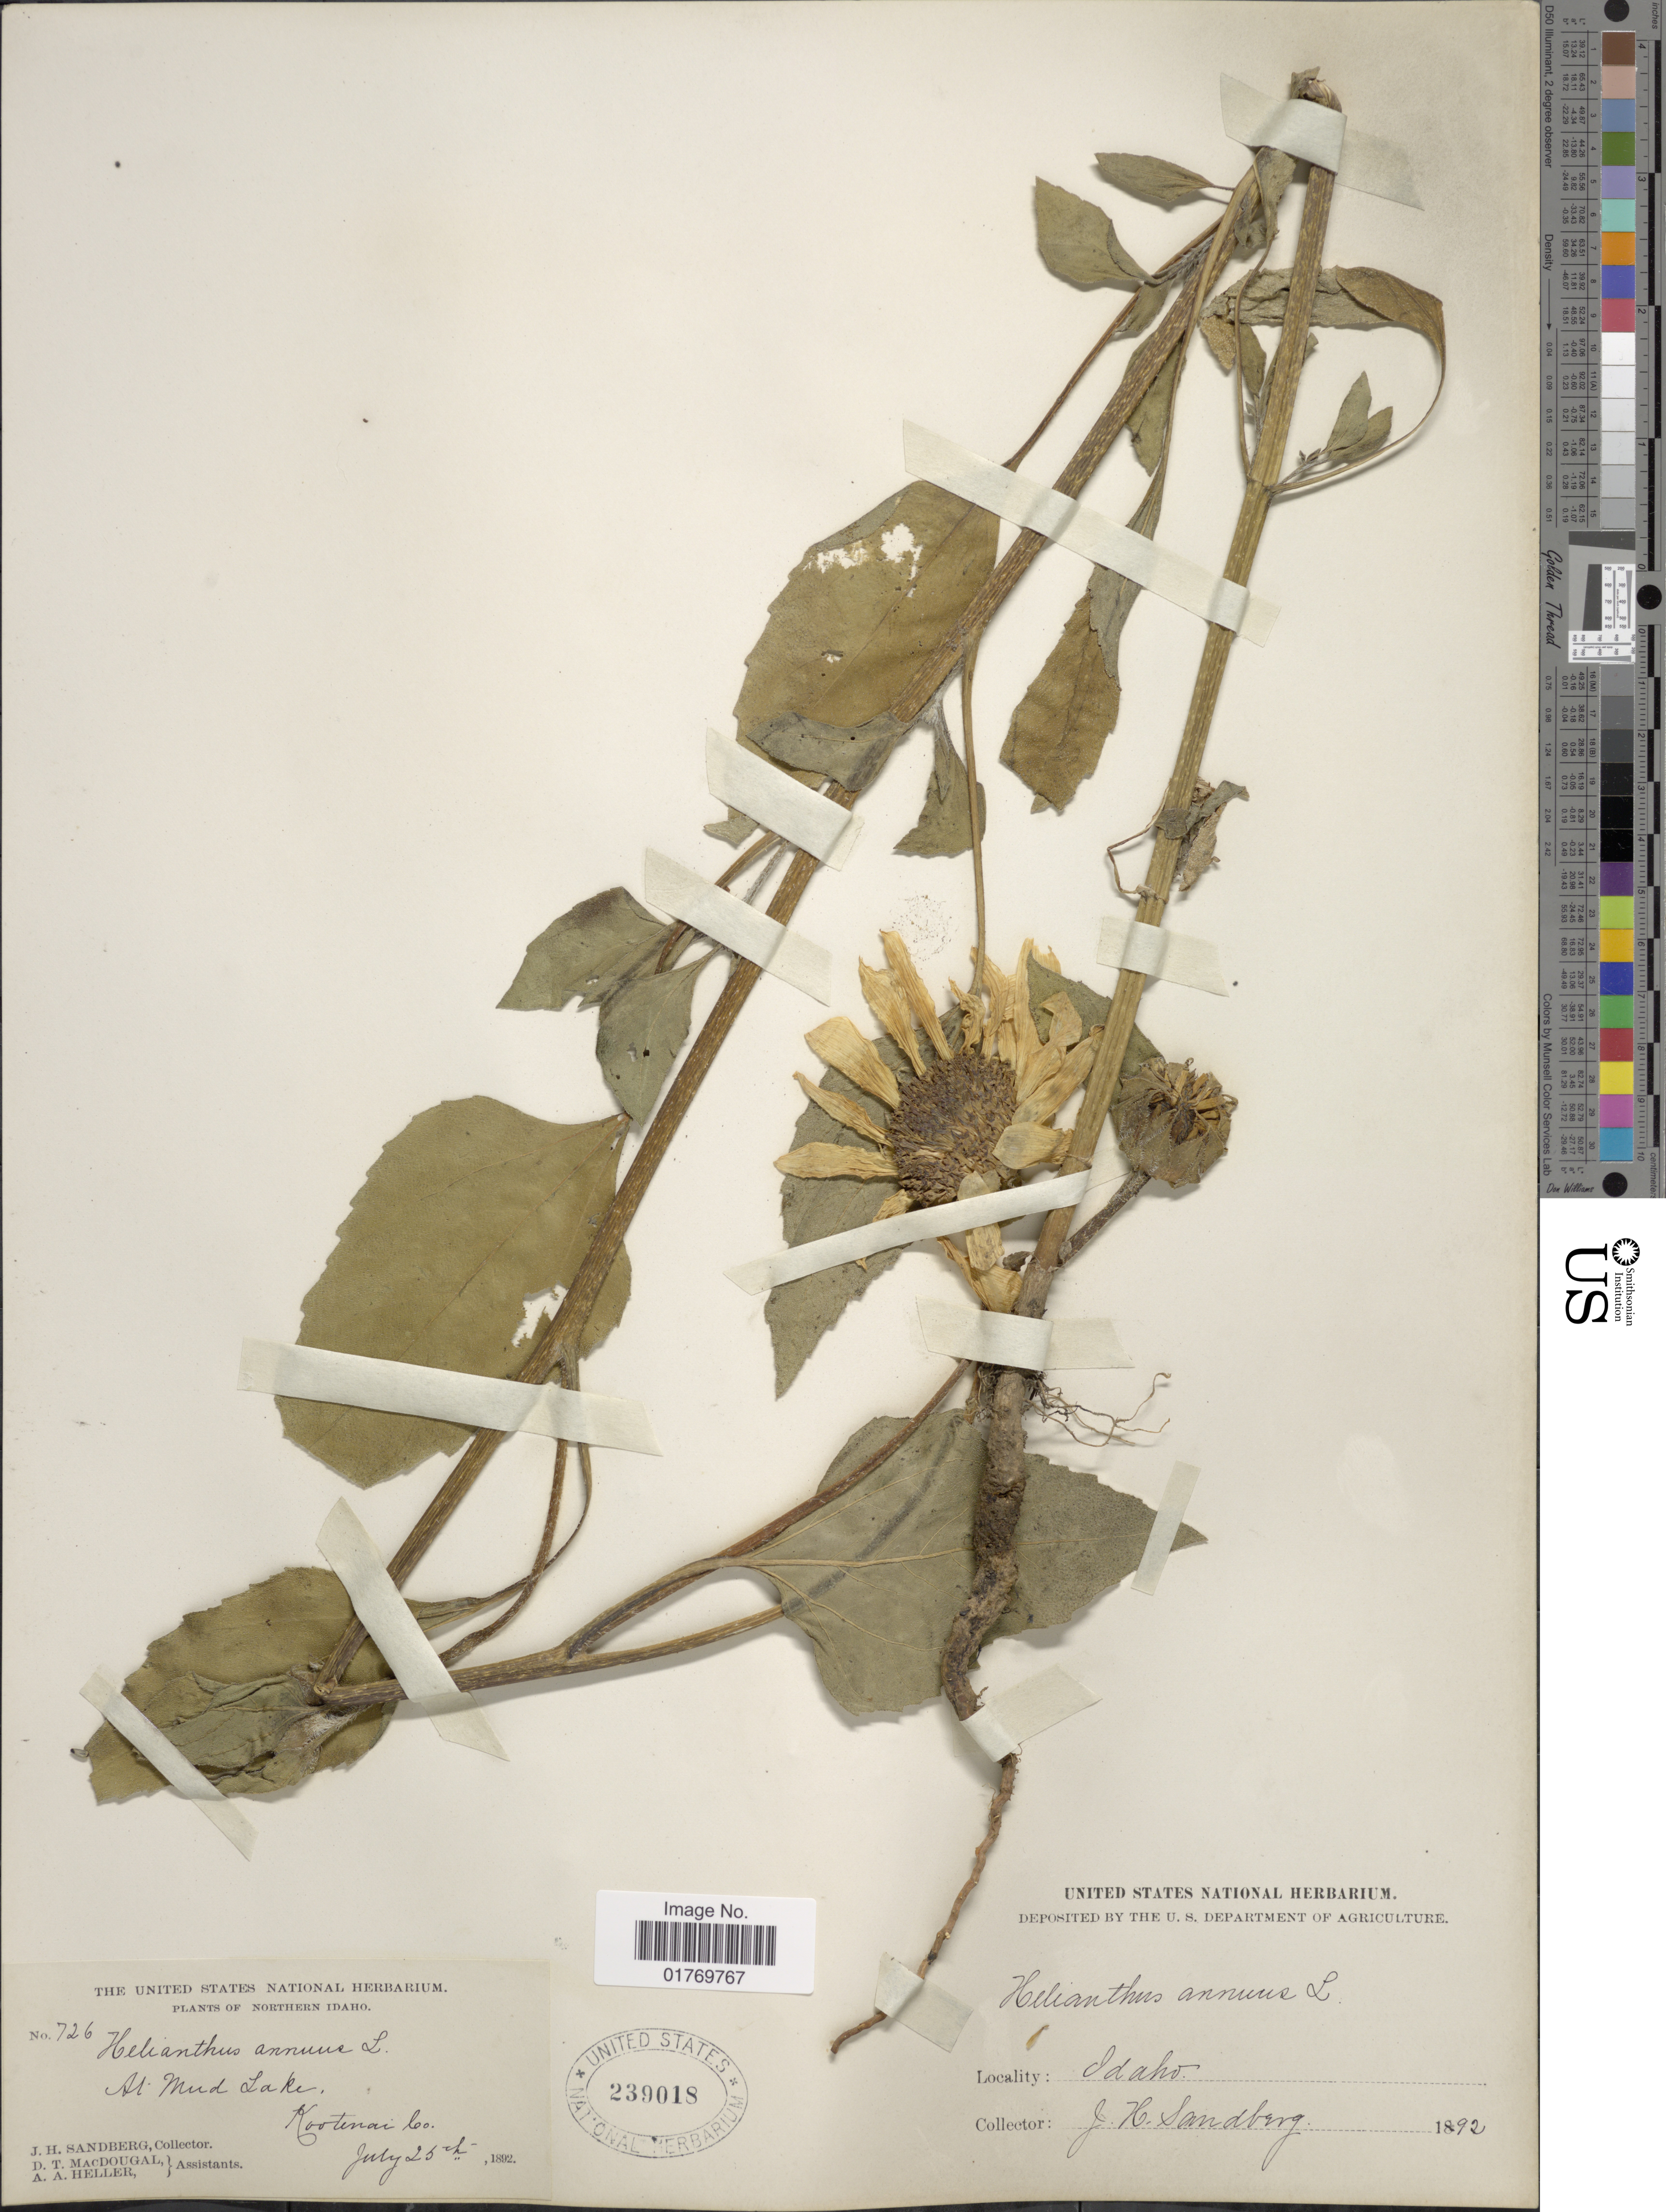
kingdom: Plantae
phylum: Tracheophyta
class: Magnoliopsida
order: Asterales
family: Asteraceae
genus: Helianthus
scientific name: Helianthus annuus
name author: L.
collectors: J. H. Sandberg, D. T. MacDougal & A. A. Heller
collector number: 726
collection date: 1892-07-25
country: United States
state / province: Idaho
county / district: Kootenai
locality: At Mud Lake, Koortenai Co.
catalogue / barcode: US 239018